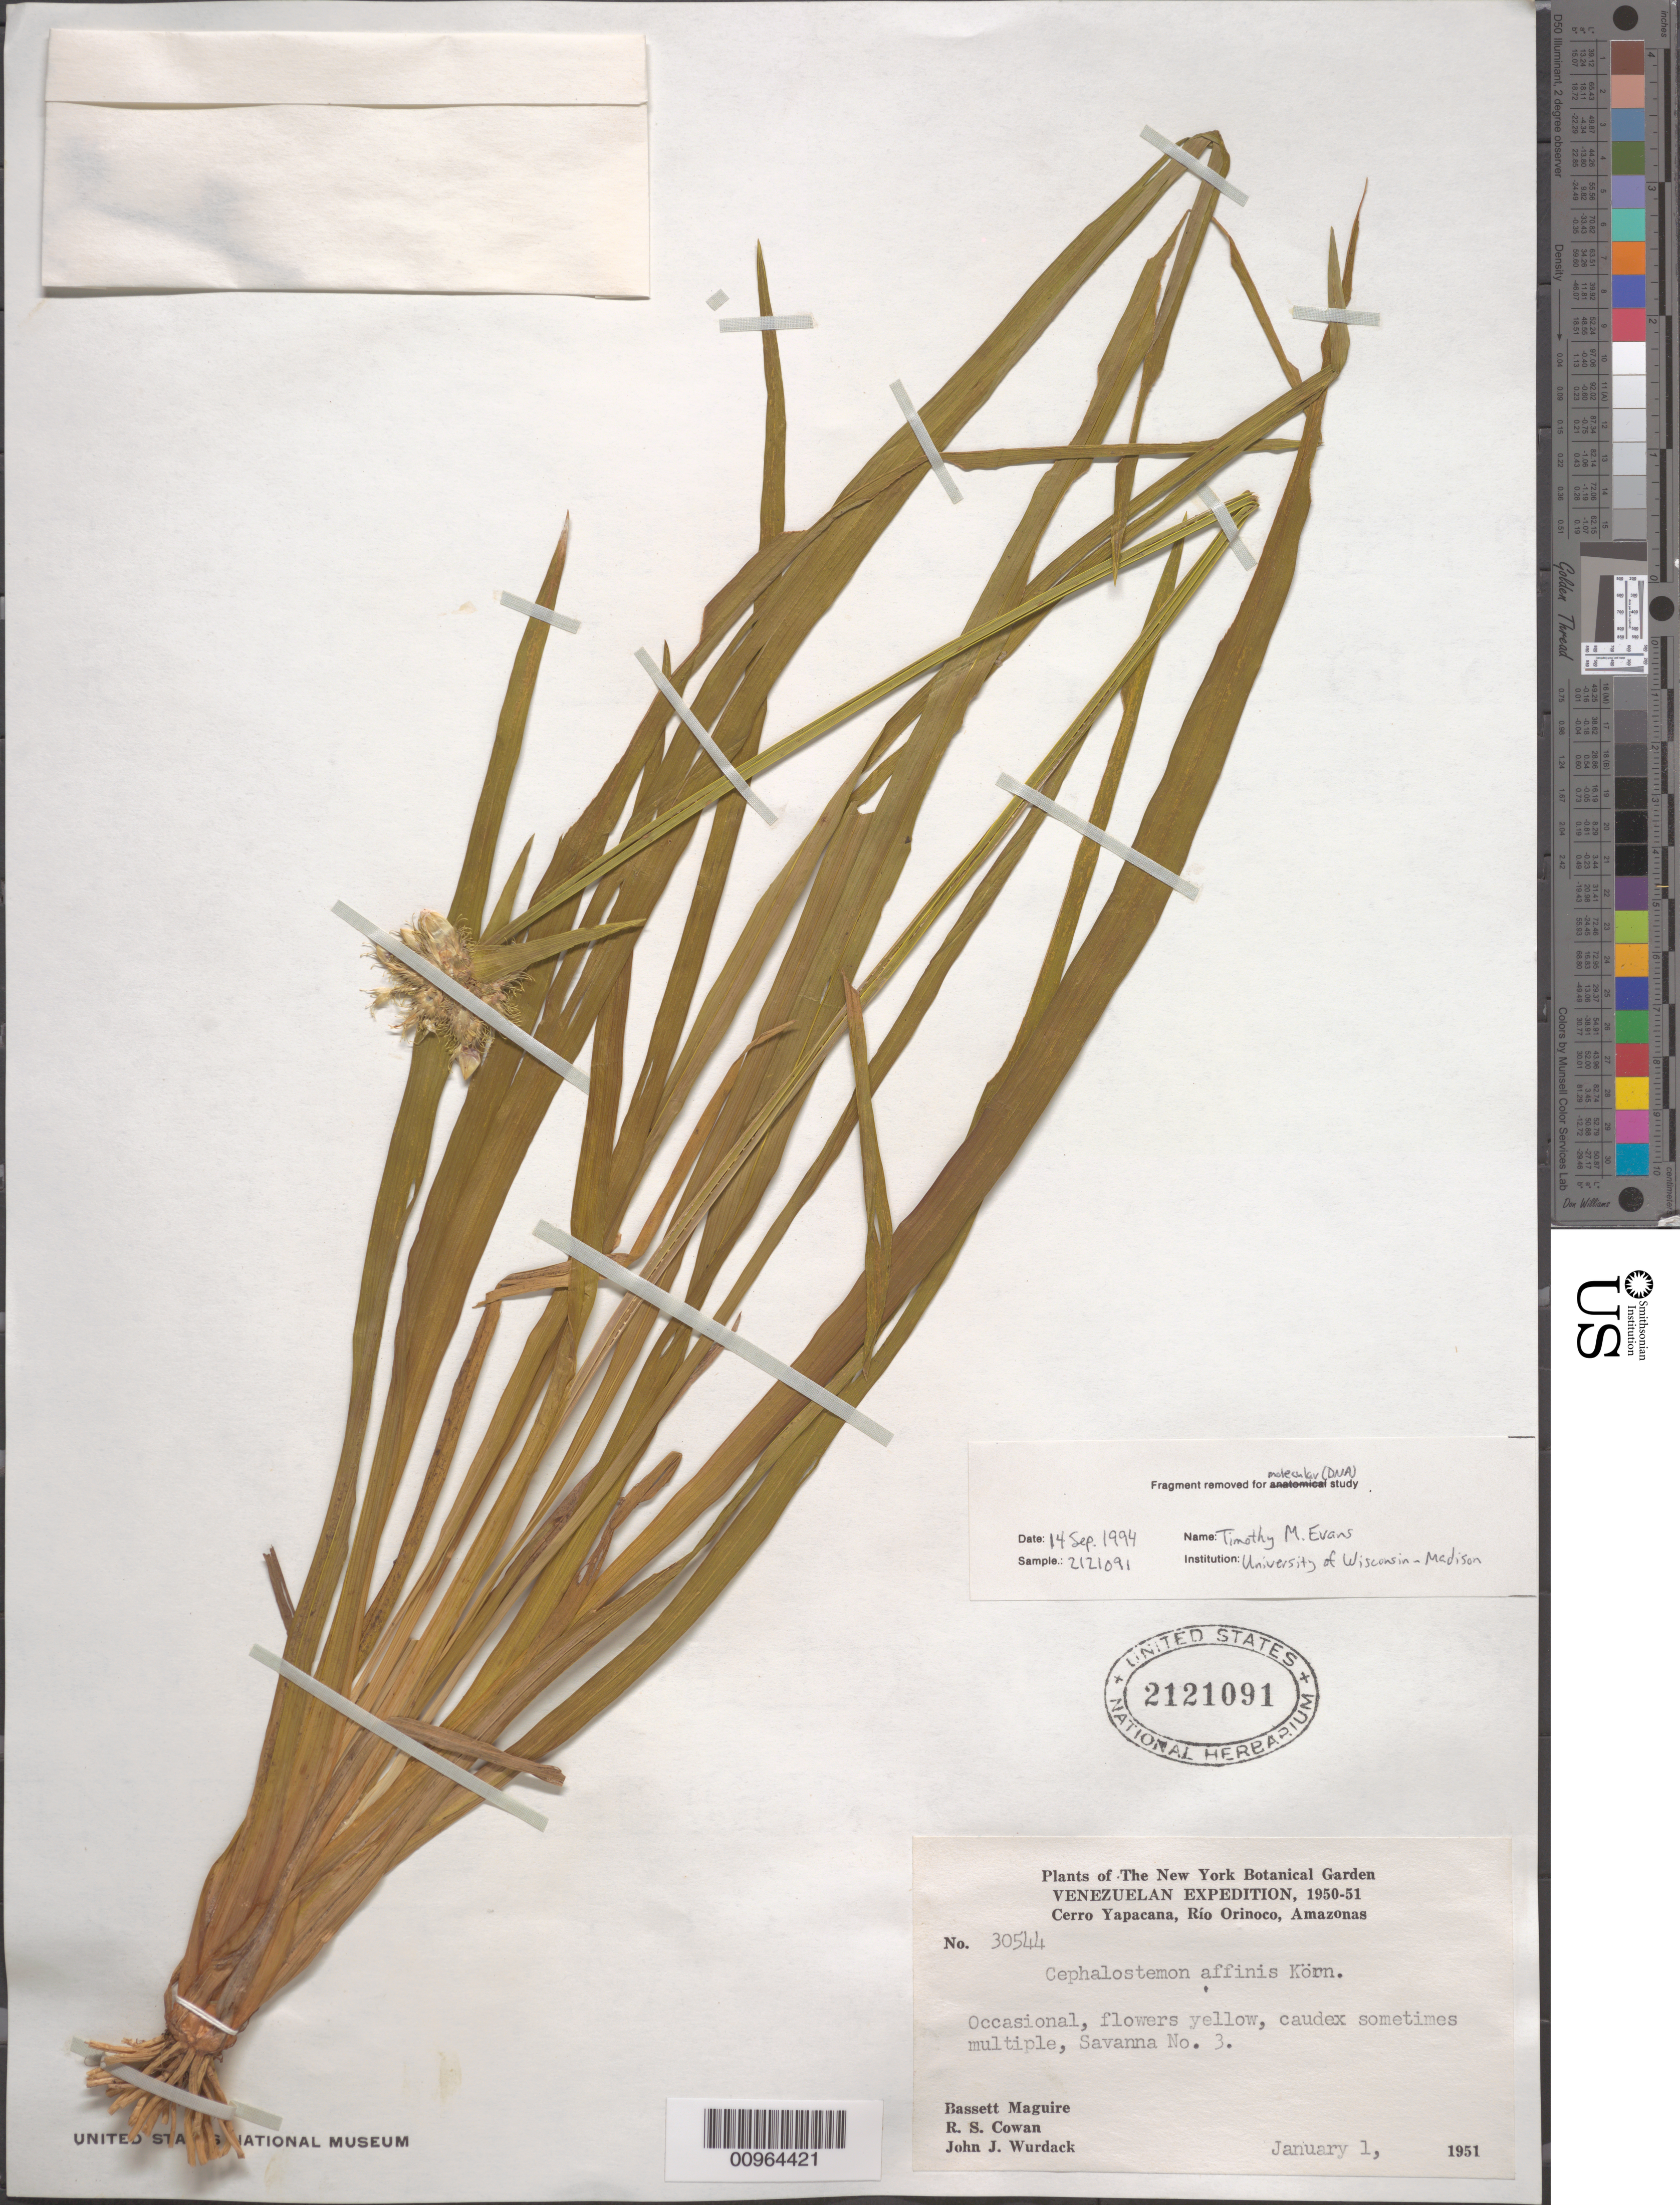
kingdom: Plantae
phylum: Tracheophyta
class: Liliopsida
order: Poales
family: Rapateaceae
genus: Cephalostemon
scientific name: Cephalostemon affinis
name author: Körn.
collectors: B. Maguire, R. S. Cowan & J. J. Wurdack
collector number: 30544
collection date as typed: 1-Jan-51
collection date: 1951-01-01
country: Venezuela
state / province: Amazonas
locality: Cerro Yapacána, Río Orinoco; savanna No. 3, NW base of mountain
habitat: Savanna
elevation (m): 125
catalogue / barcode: US 2121091